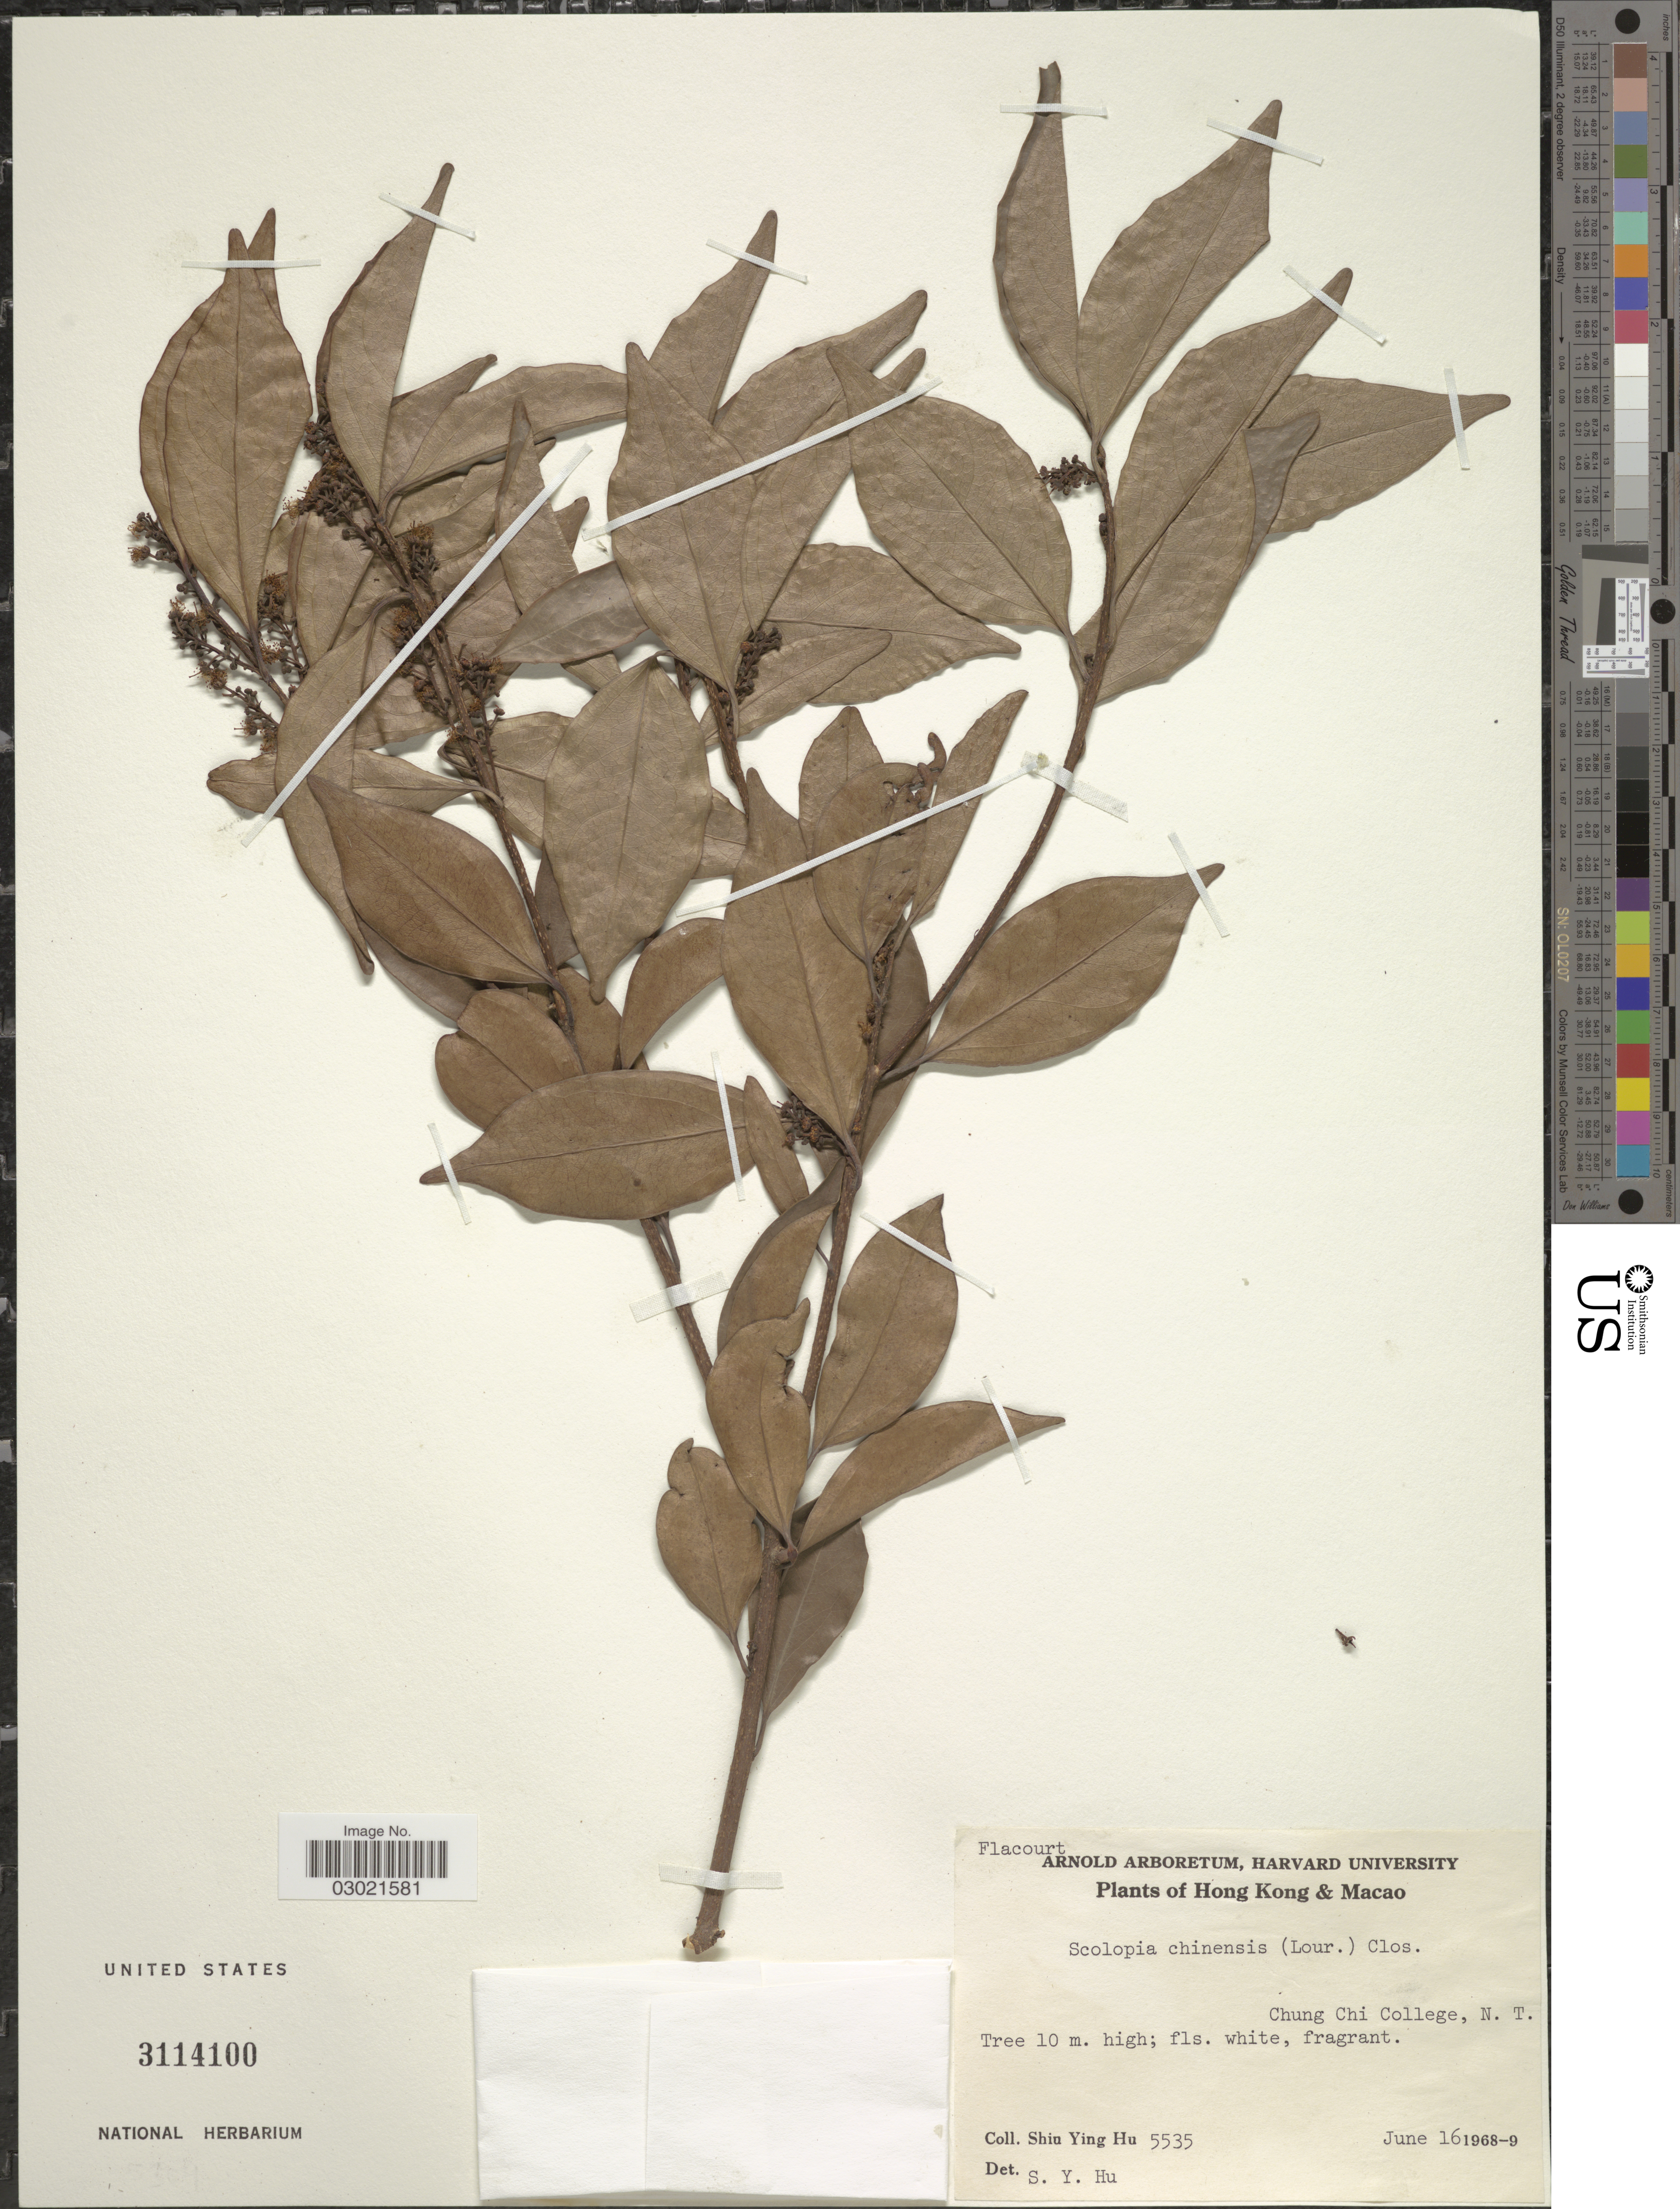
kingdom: Plantae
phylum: Tracheophyta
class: Magnoliopsida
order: Malpighiales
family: Salicaceae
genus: Scolopia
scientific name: Scolopia chinensis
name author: (Lour.) Clos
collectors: S. Y. Hu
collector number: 5535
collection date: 1968-06-16/1969-06-16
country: China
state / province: Hong Kong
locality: Hong Kong & Macao. Chung Chi College, N.T.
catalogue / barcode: US 3114100